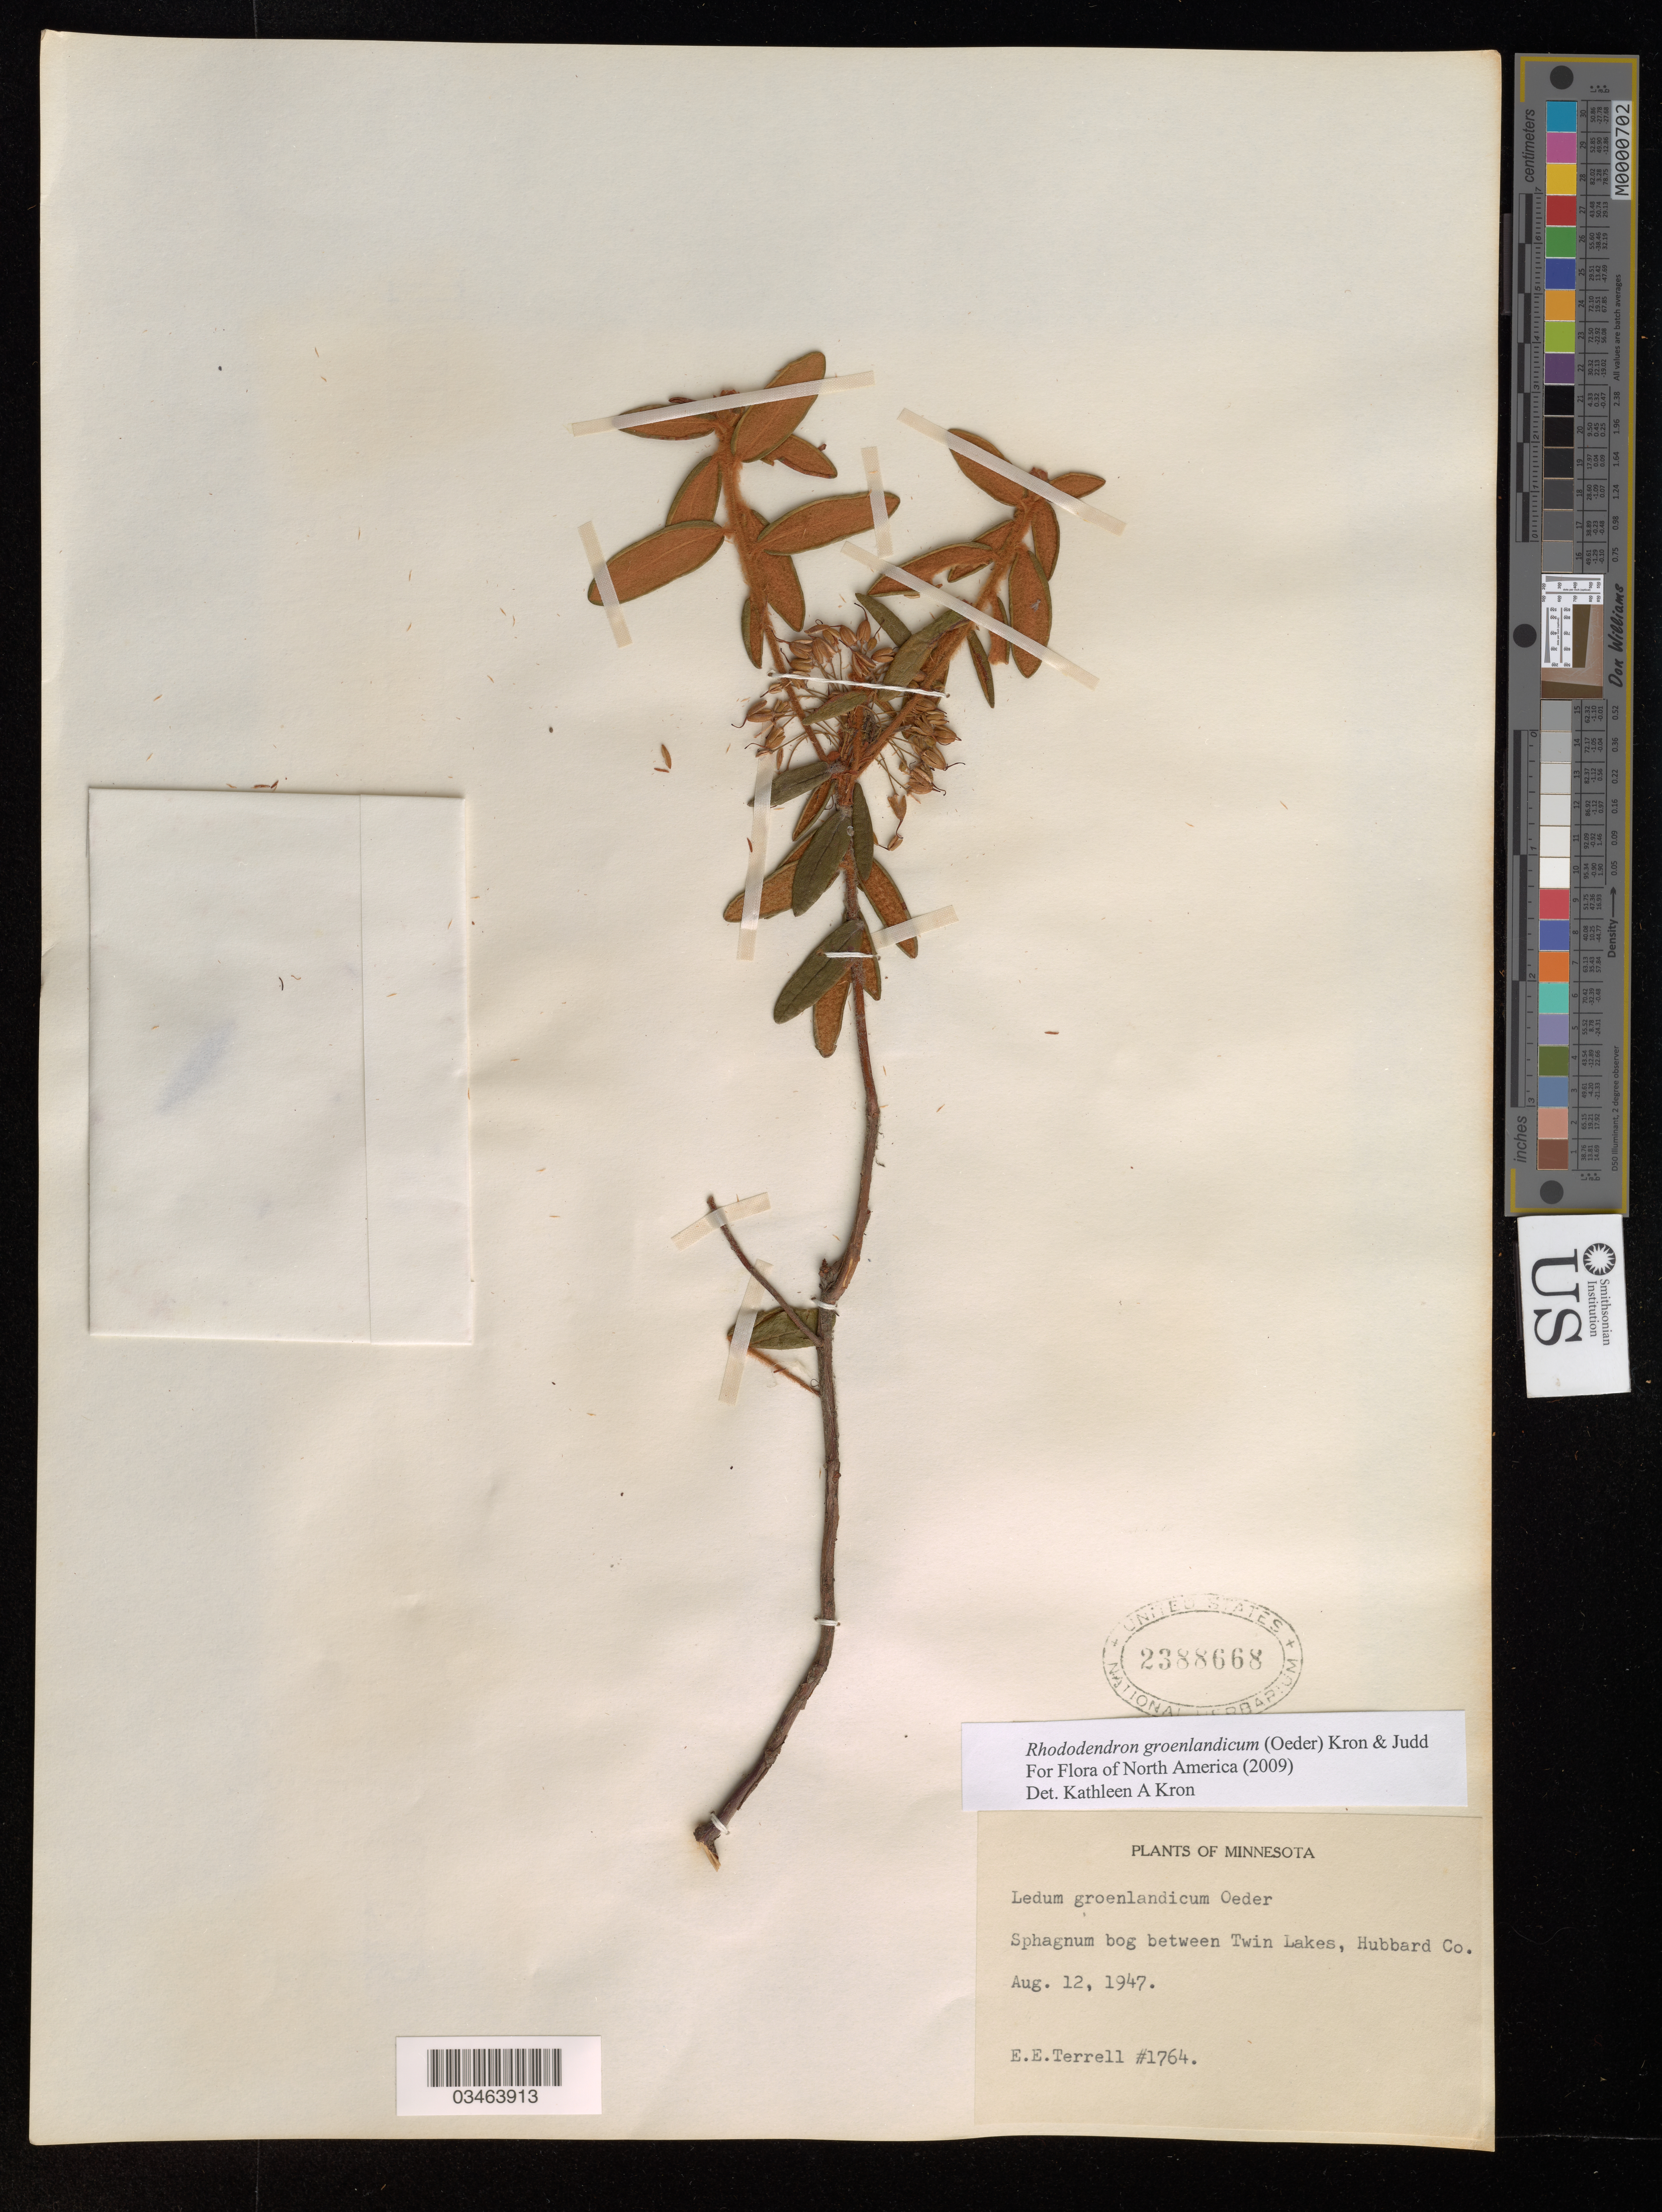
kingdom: Plantae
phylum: Tracheophyta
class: Magnoliopsida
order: Ericales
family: Ericaceae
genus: Rhododendron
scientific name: Rhododendron groenlandicum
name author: (Oeder) Kron & Judd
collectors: E. E. Terrell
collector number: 1764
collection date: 1947-08-12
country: United States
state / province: Minnesota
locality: Sphagnum bog between Twin Lakes, Hubbard Co.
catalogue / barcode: US 2388668